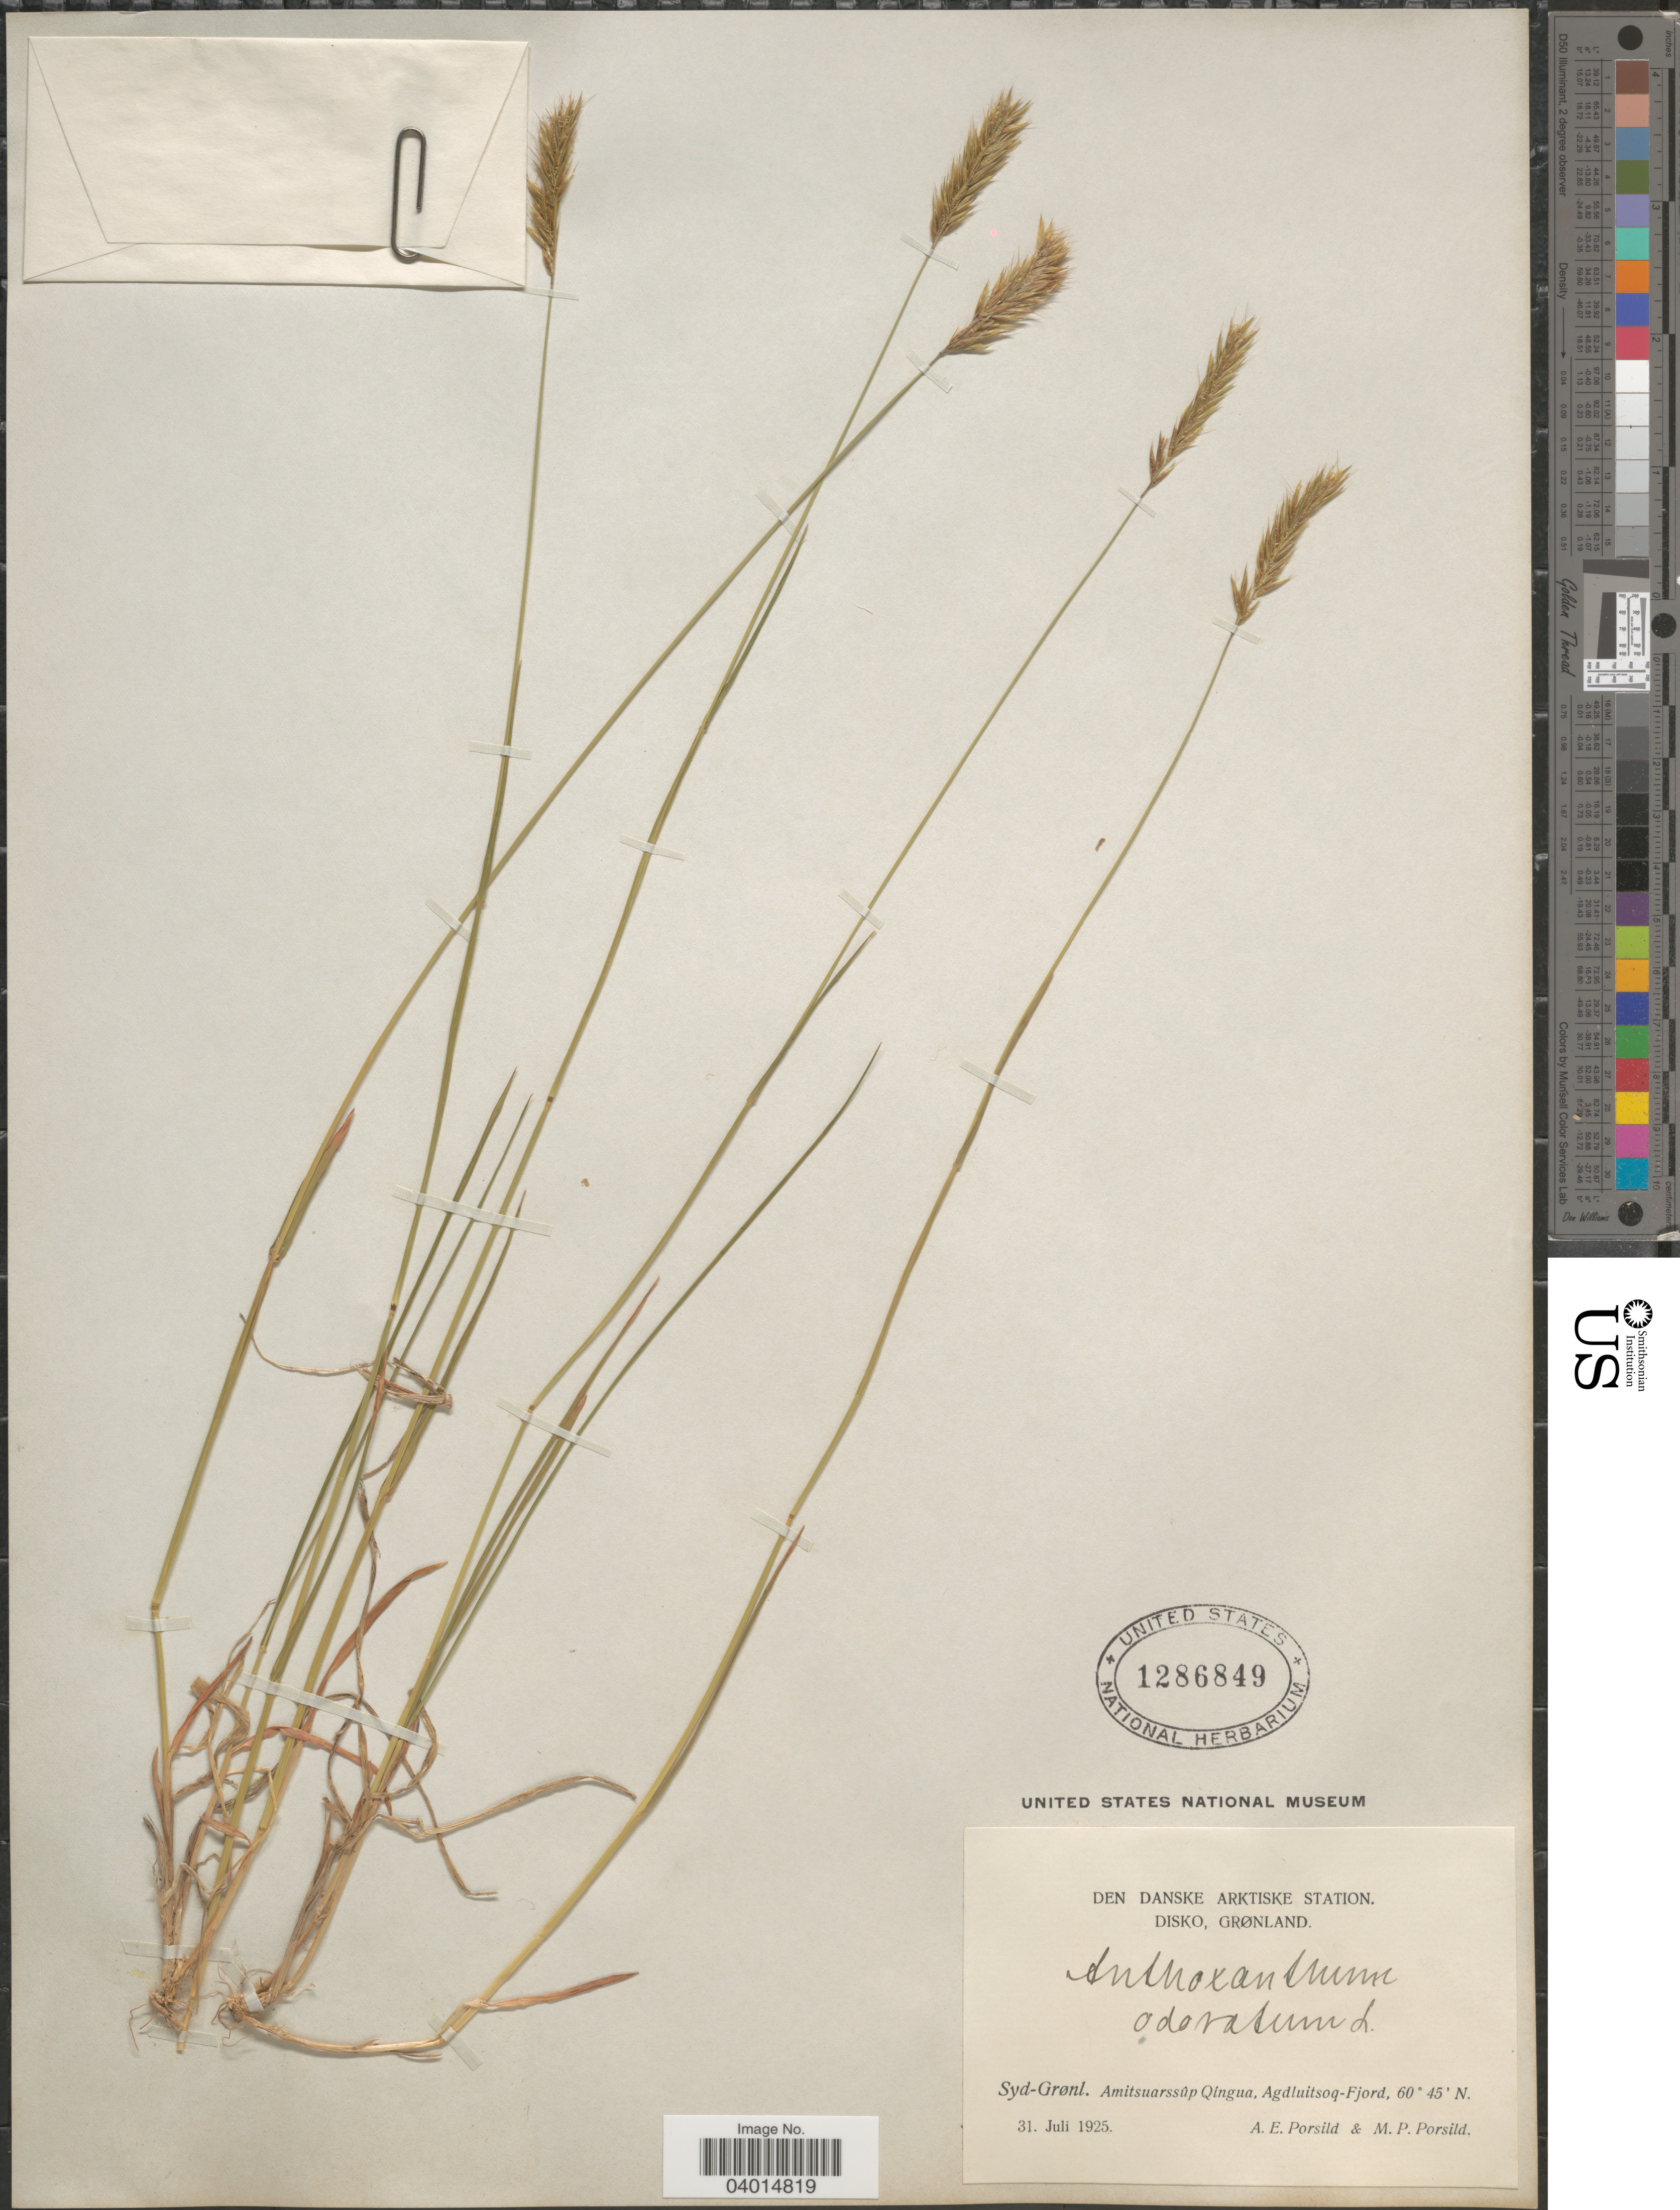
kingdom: Plantae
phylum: Tracheophyta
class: Liliopsida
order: Poales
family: Poaceae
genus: Anthoxanthum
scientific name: Anthoxanthum odoratum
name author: L.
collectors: A. E. Porsild & M. P. Porsild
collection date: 1925-07-31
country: Greenland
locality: Den Danske Arktiske Station. Disko, Grønland. Syd-Grønl. Amitsuarssûp Qíngua, Agdluitsoq-Fjord.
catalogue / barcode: US 1286849